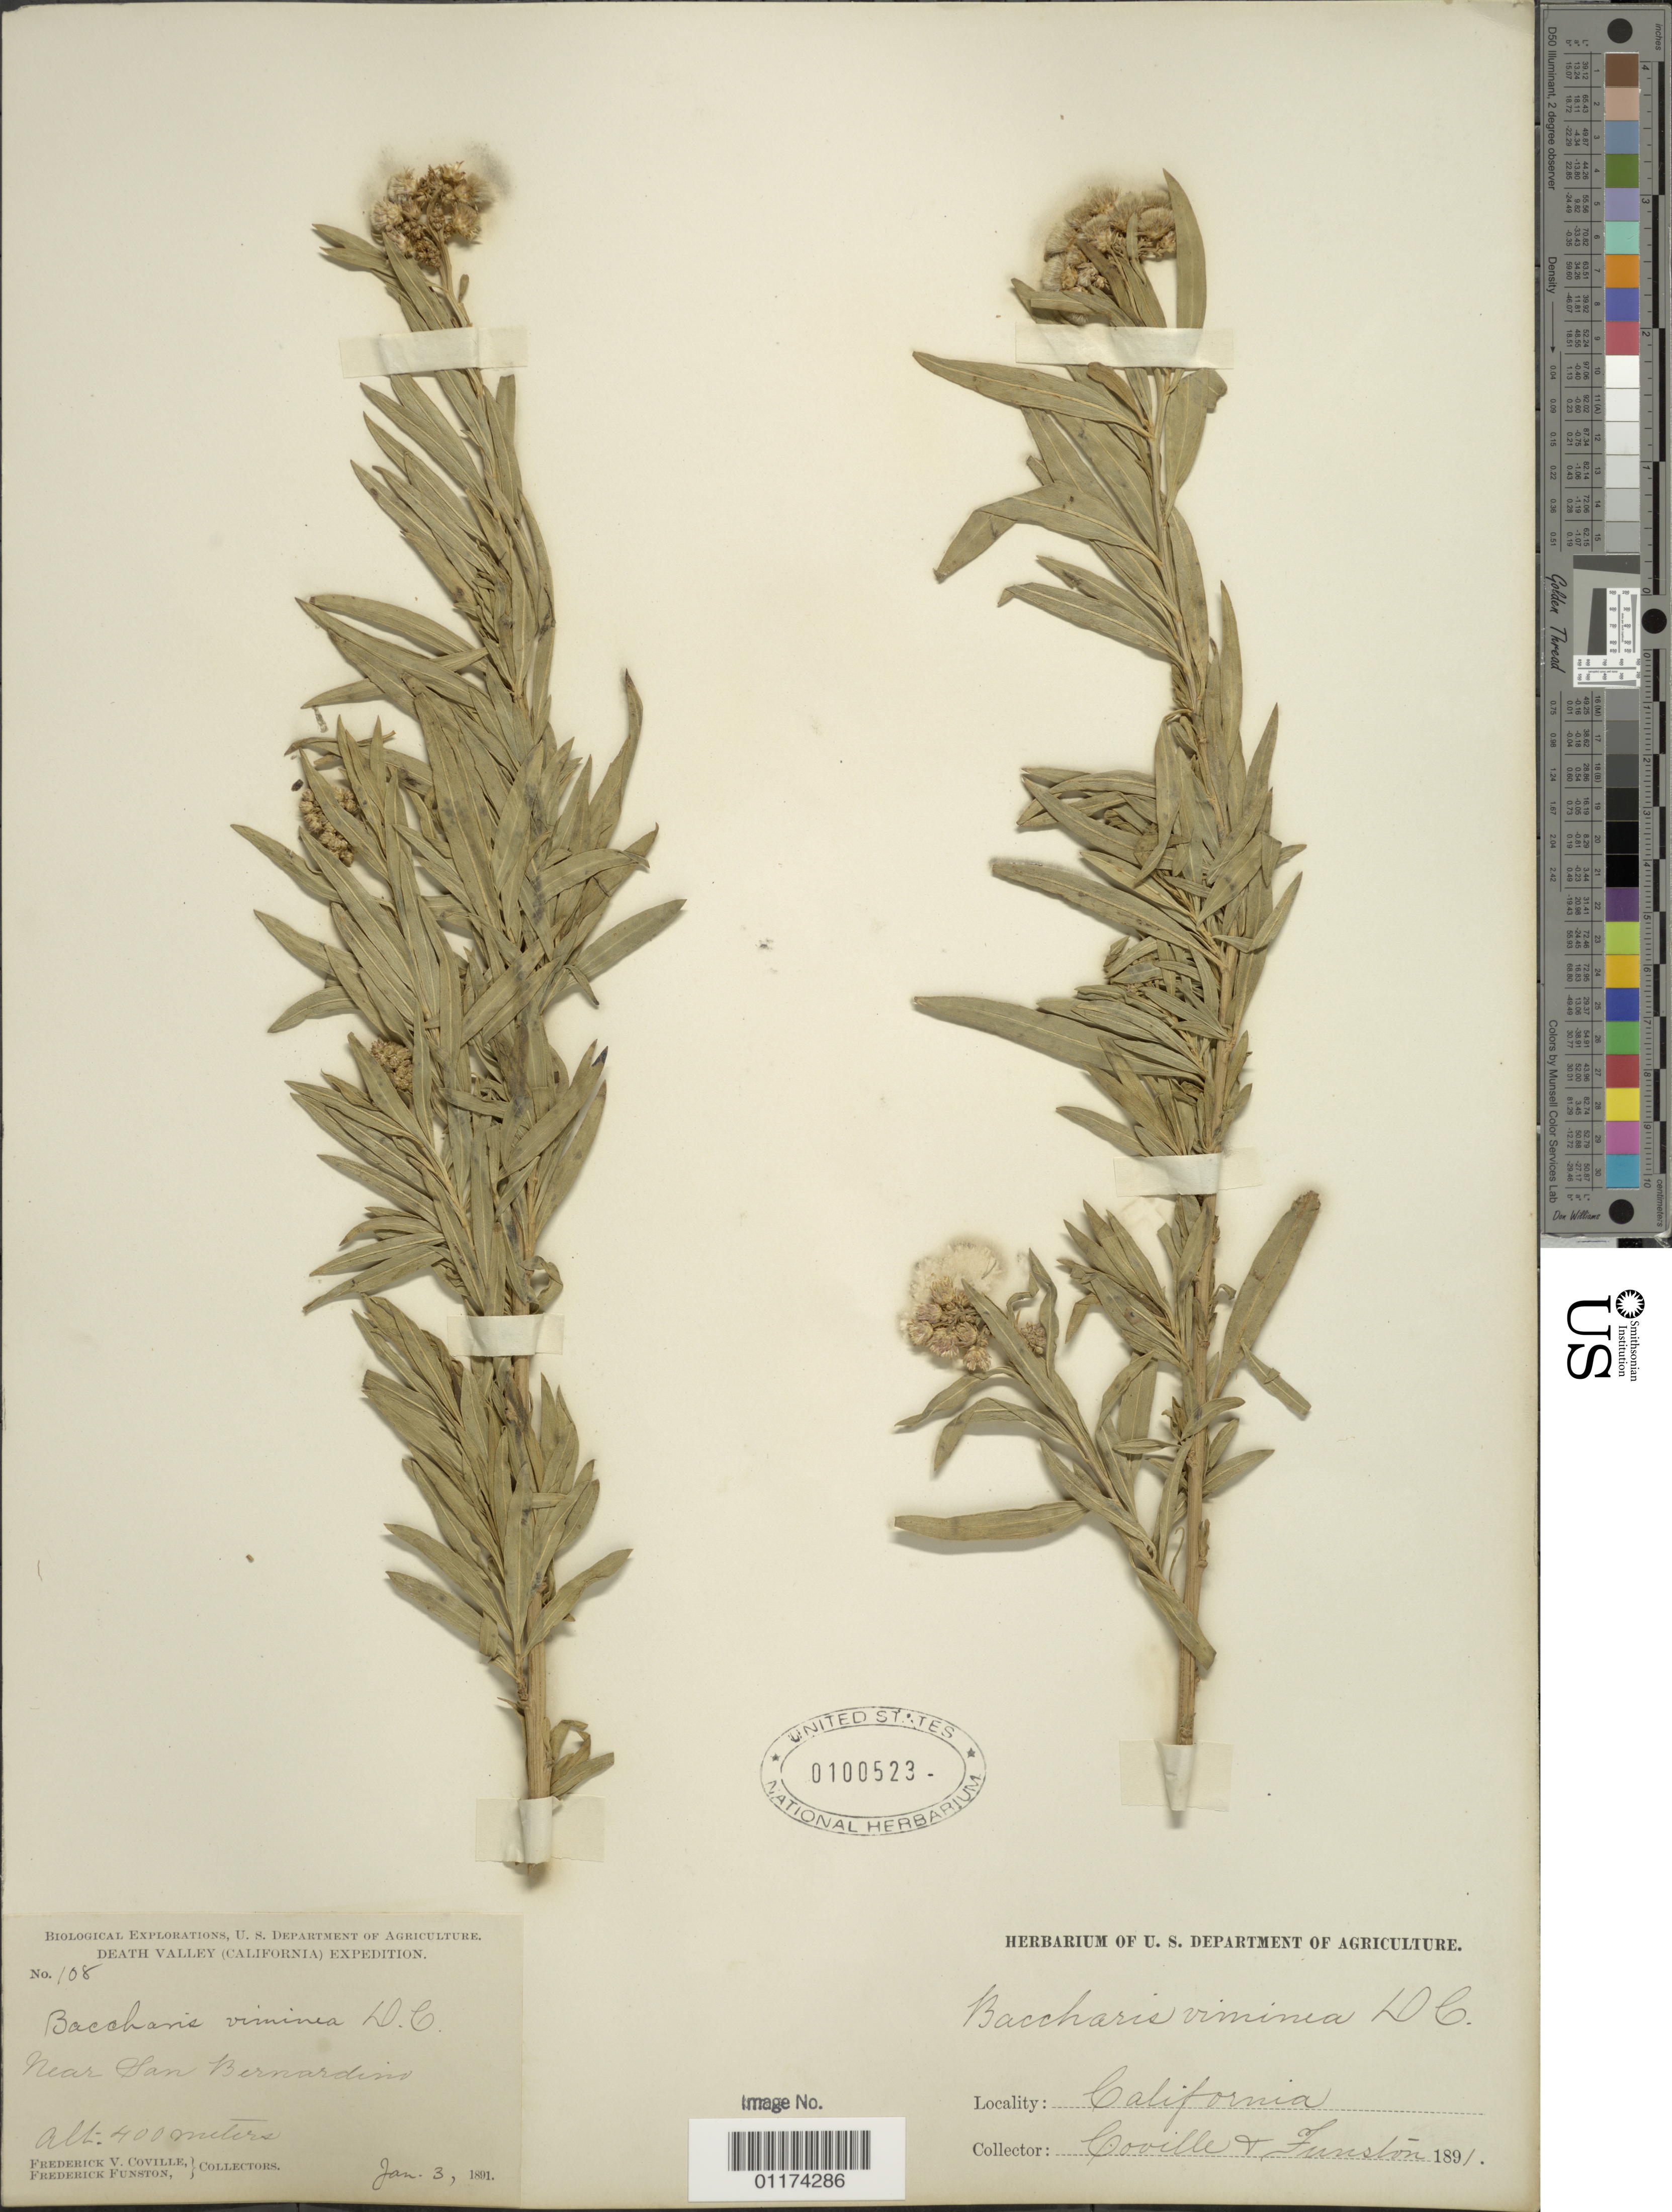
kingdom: Plantae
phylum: Tracheophyta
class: Magnoliopsida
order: Asterales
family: Asteraceae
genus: Baccharis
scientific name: Baccharis viminea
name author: DC.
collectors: F. V. Coville & F. Funston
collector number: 108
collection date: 1891-01-03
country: United States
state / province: California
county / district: San Bernardino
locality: near San Bernardino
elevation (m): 400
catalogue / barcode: US 100523